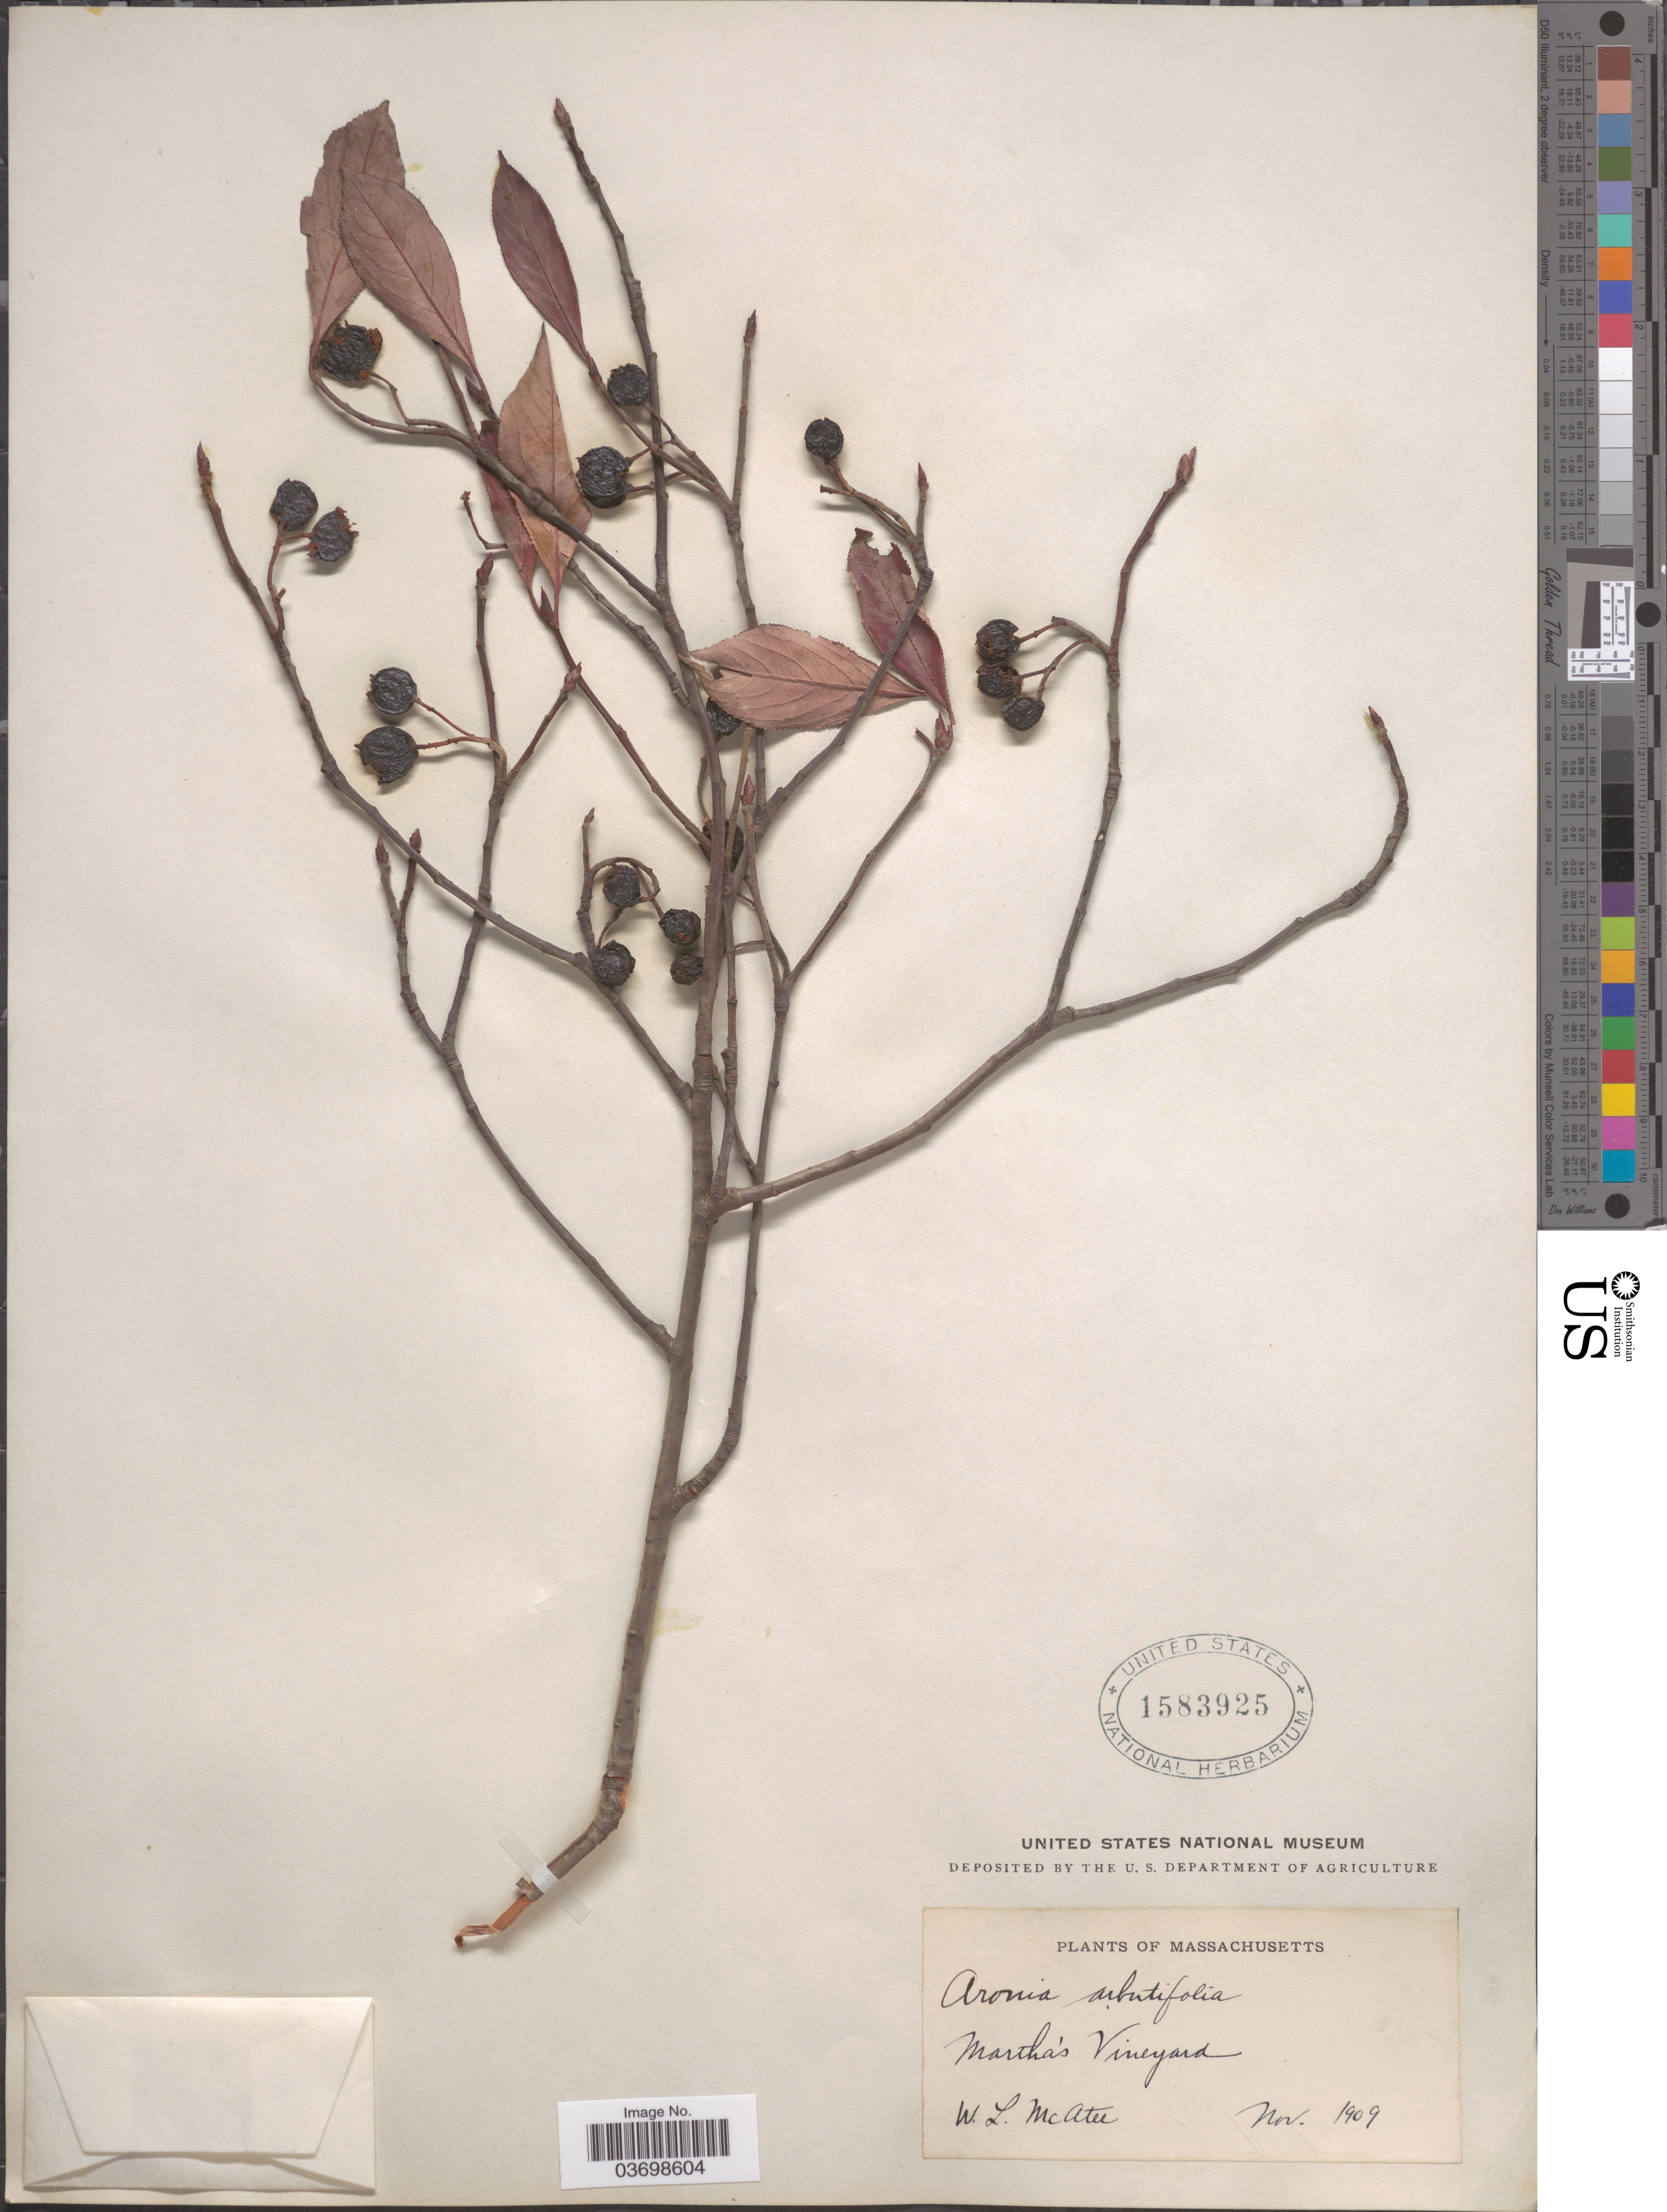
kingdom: Plantae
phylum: Tracheophyta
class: Magnoliopsida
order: Rosales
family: Rosaceae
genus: Aronia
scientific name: Aronia arbutifolia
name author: (L.) Pers.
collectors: W. McAtee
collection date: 1909-11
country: United States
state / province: Massachusetts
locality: Martha's Vineyard.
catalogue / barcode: US 1583925